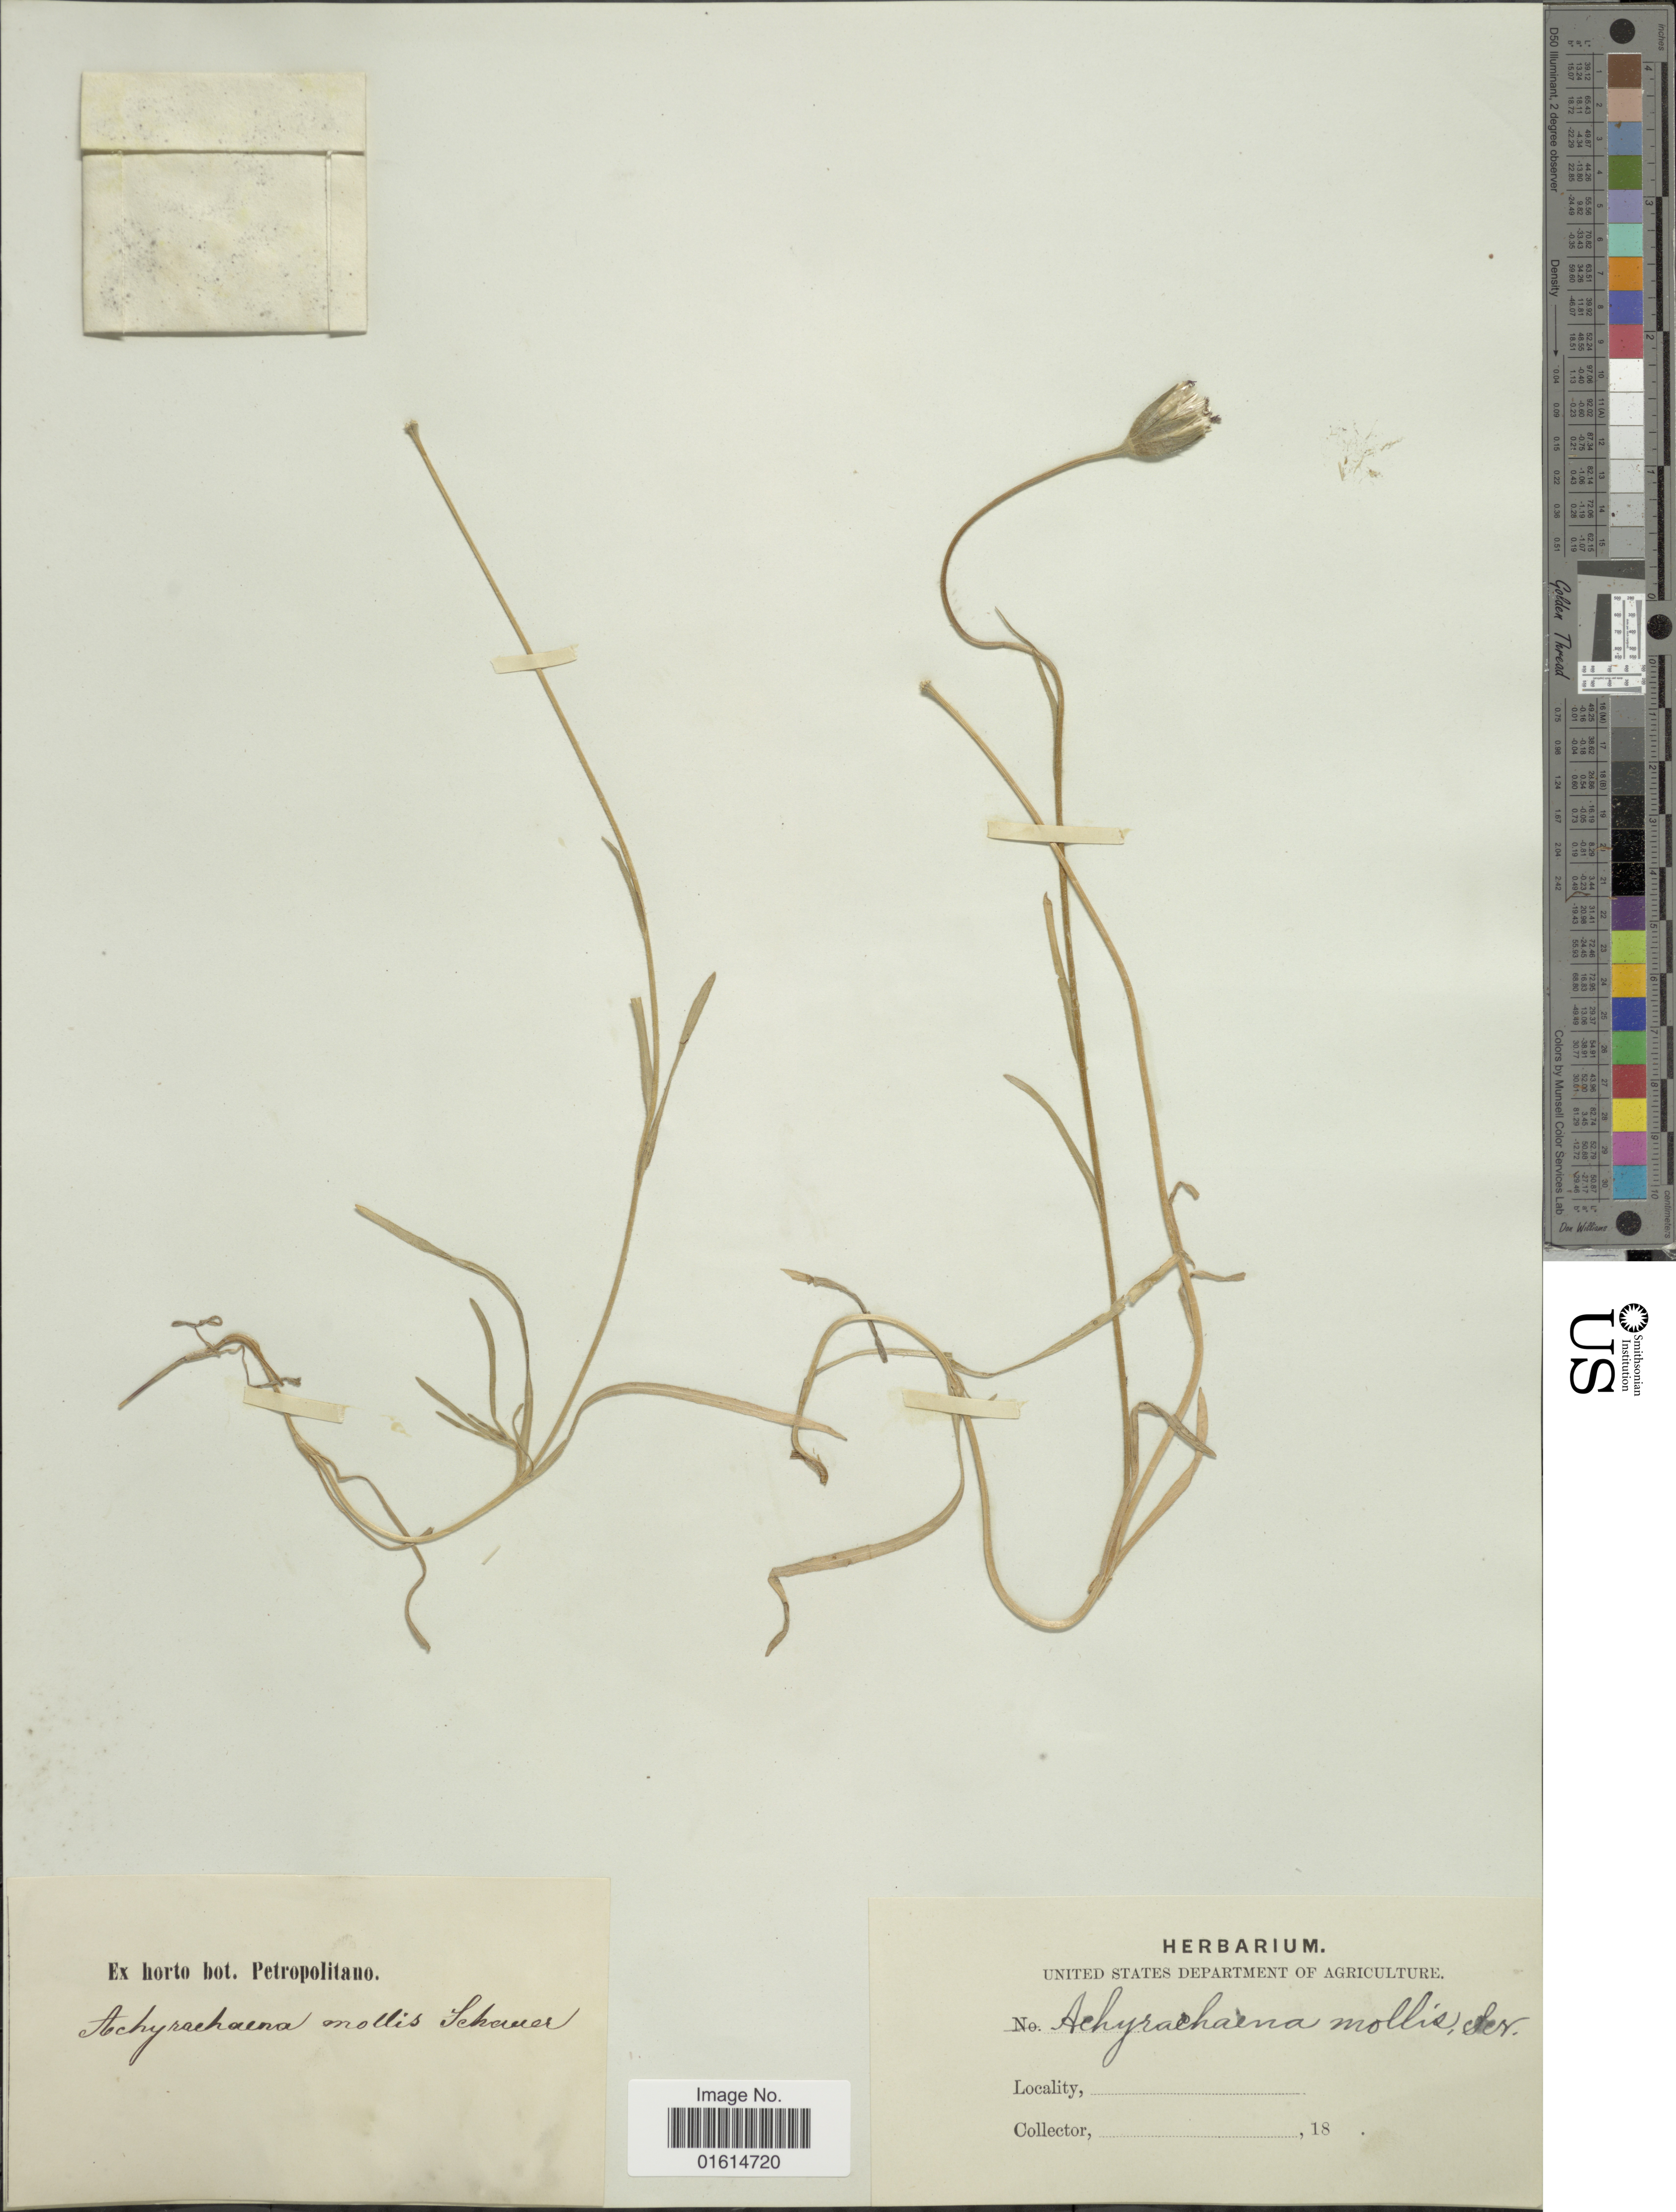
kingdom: Plantae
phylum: Tracheophyta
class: Magnoliopsida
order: Asterales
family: Asteraceae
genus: Achyrachaena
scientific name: Achyrachaena mollis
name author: Schauer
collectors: ex Horto Bot. Petropolitano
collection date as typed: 18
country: United States